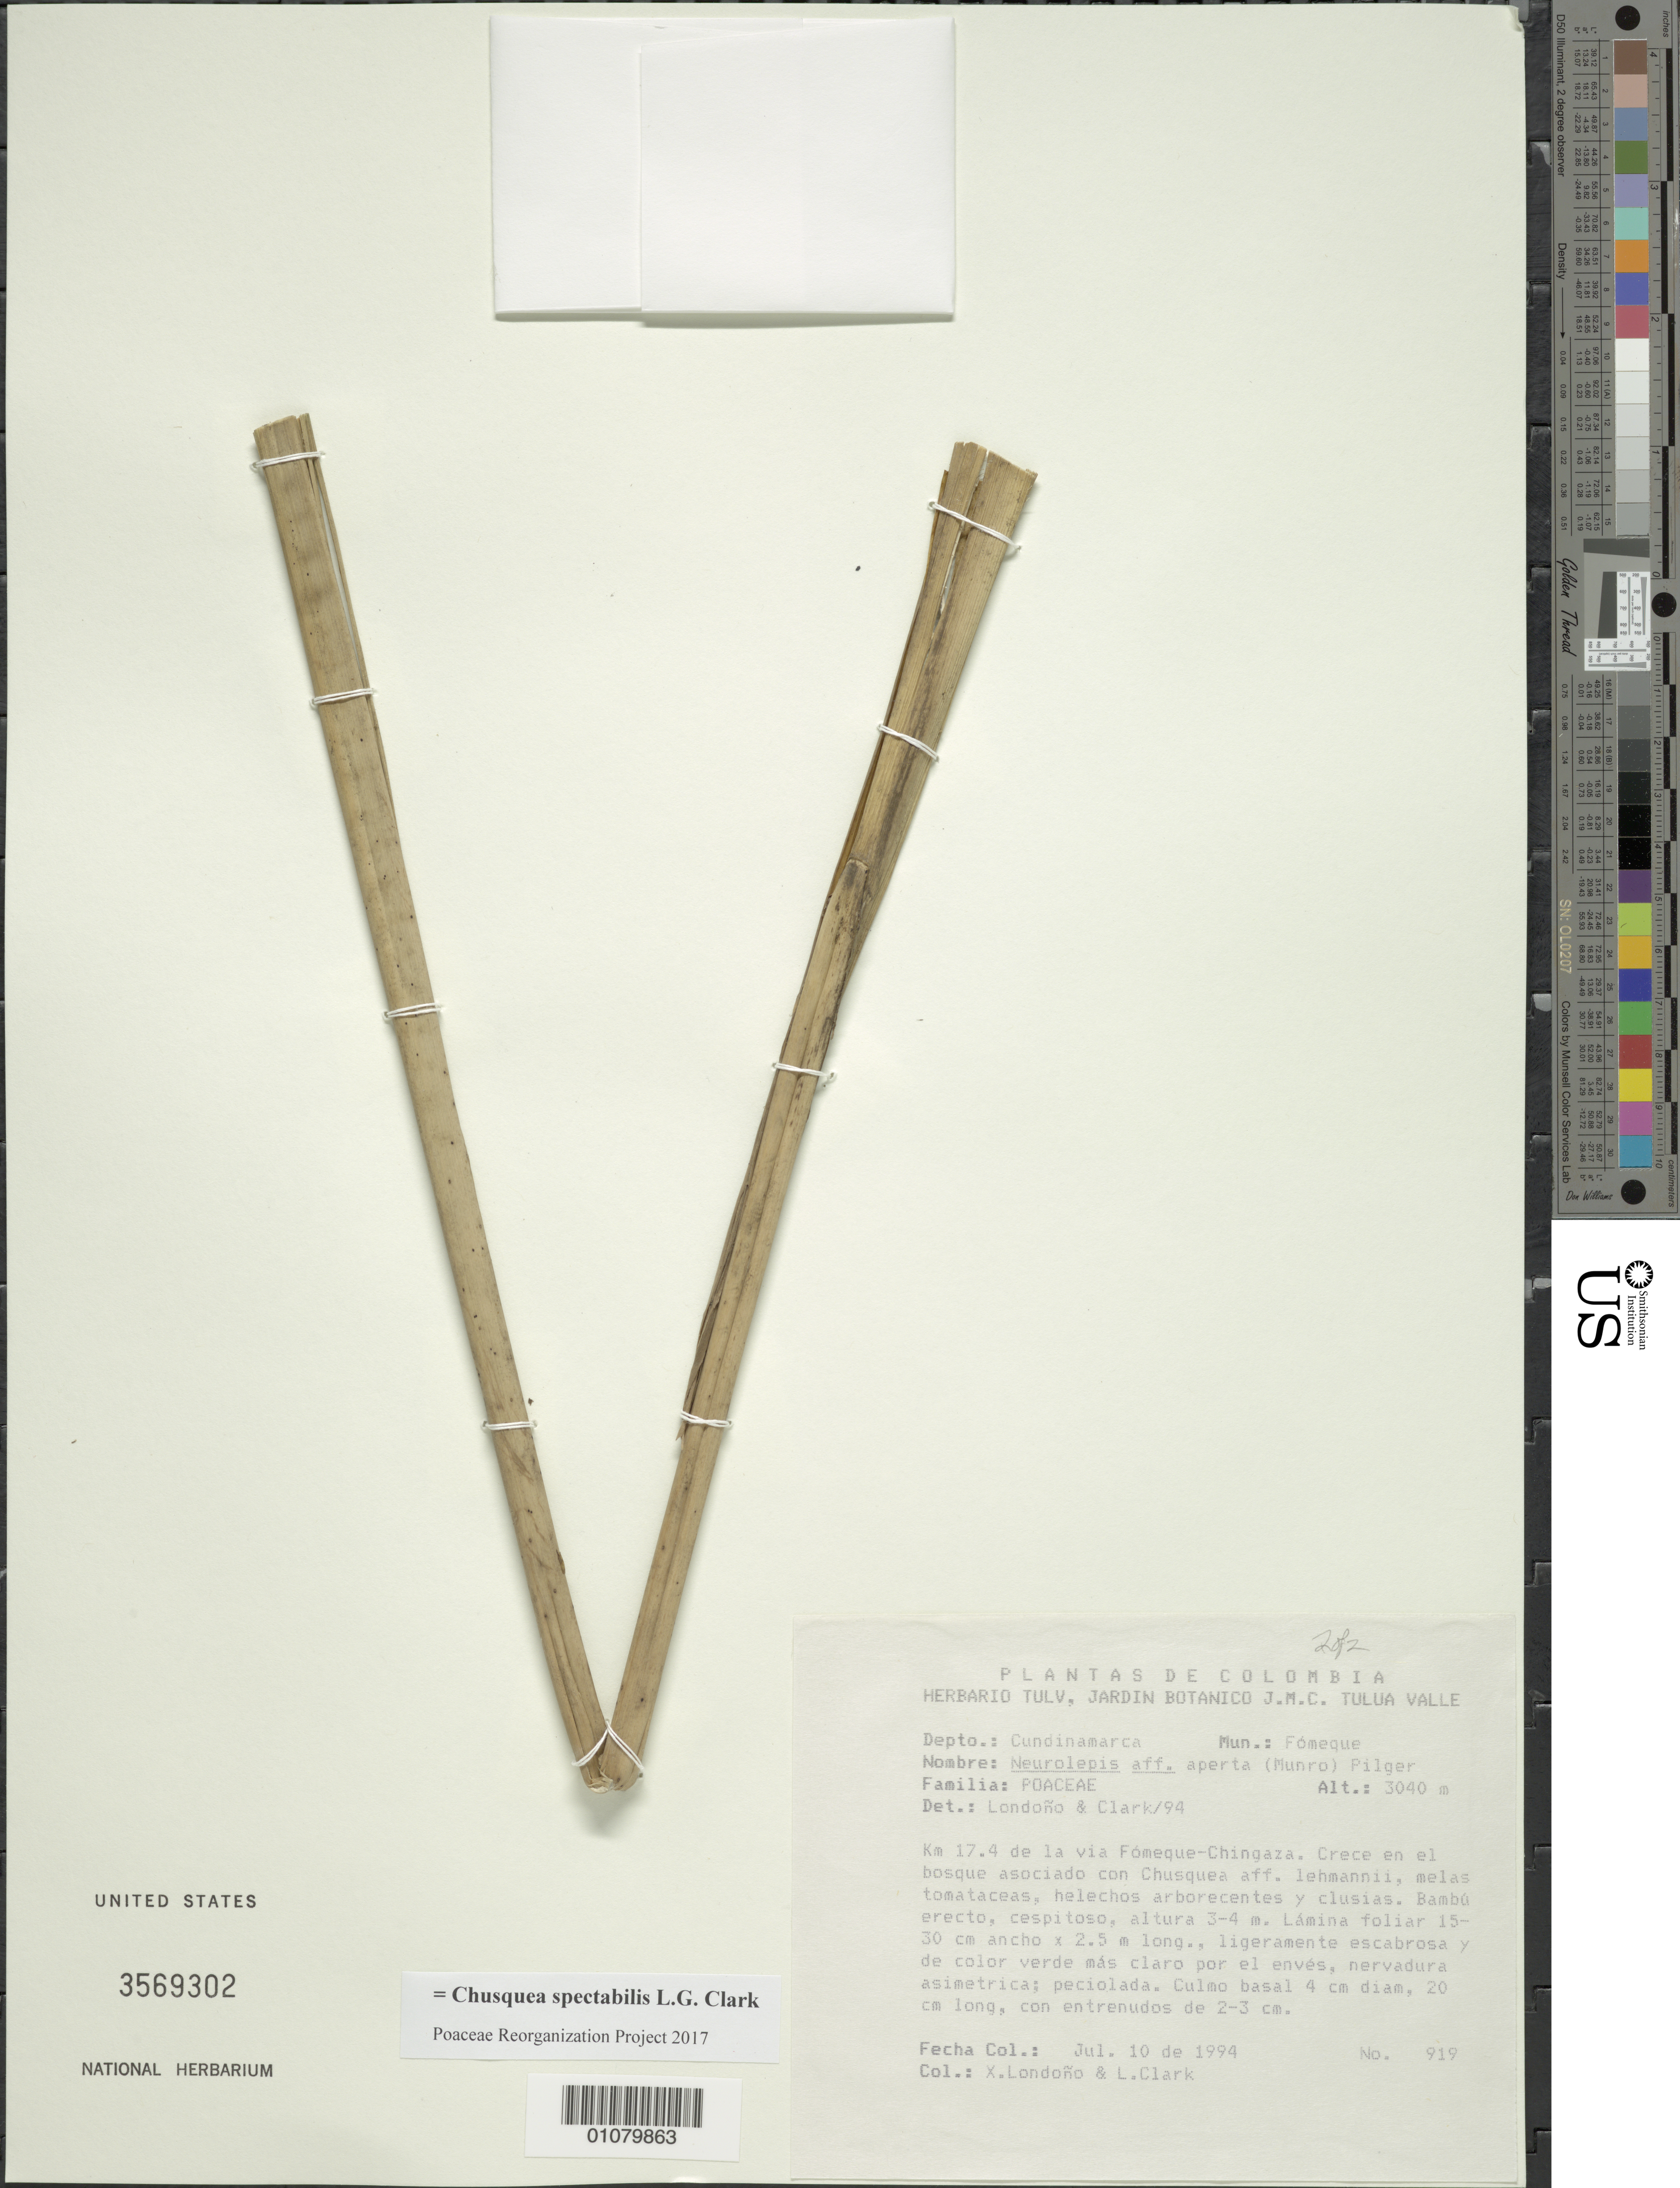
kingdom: Plantae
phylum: Tracheophyta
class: Liliopsida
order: Poales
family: Poaceae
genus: Chusquea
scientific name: Chusquea spectabilis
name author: L.G. Clark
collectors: X. Londoño & L. Clark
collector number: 919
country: Colombia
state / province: Cundinamarca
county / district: Fómeque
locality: Fomeque-Chingaza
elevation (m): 3040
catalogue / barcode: US 3569302